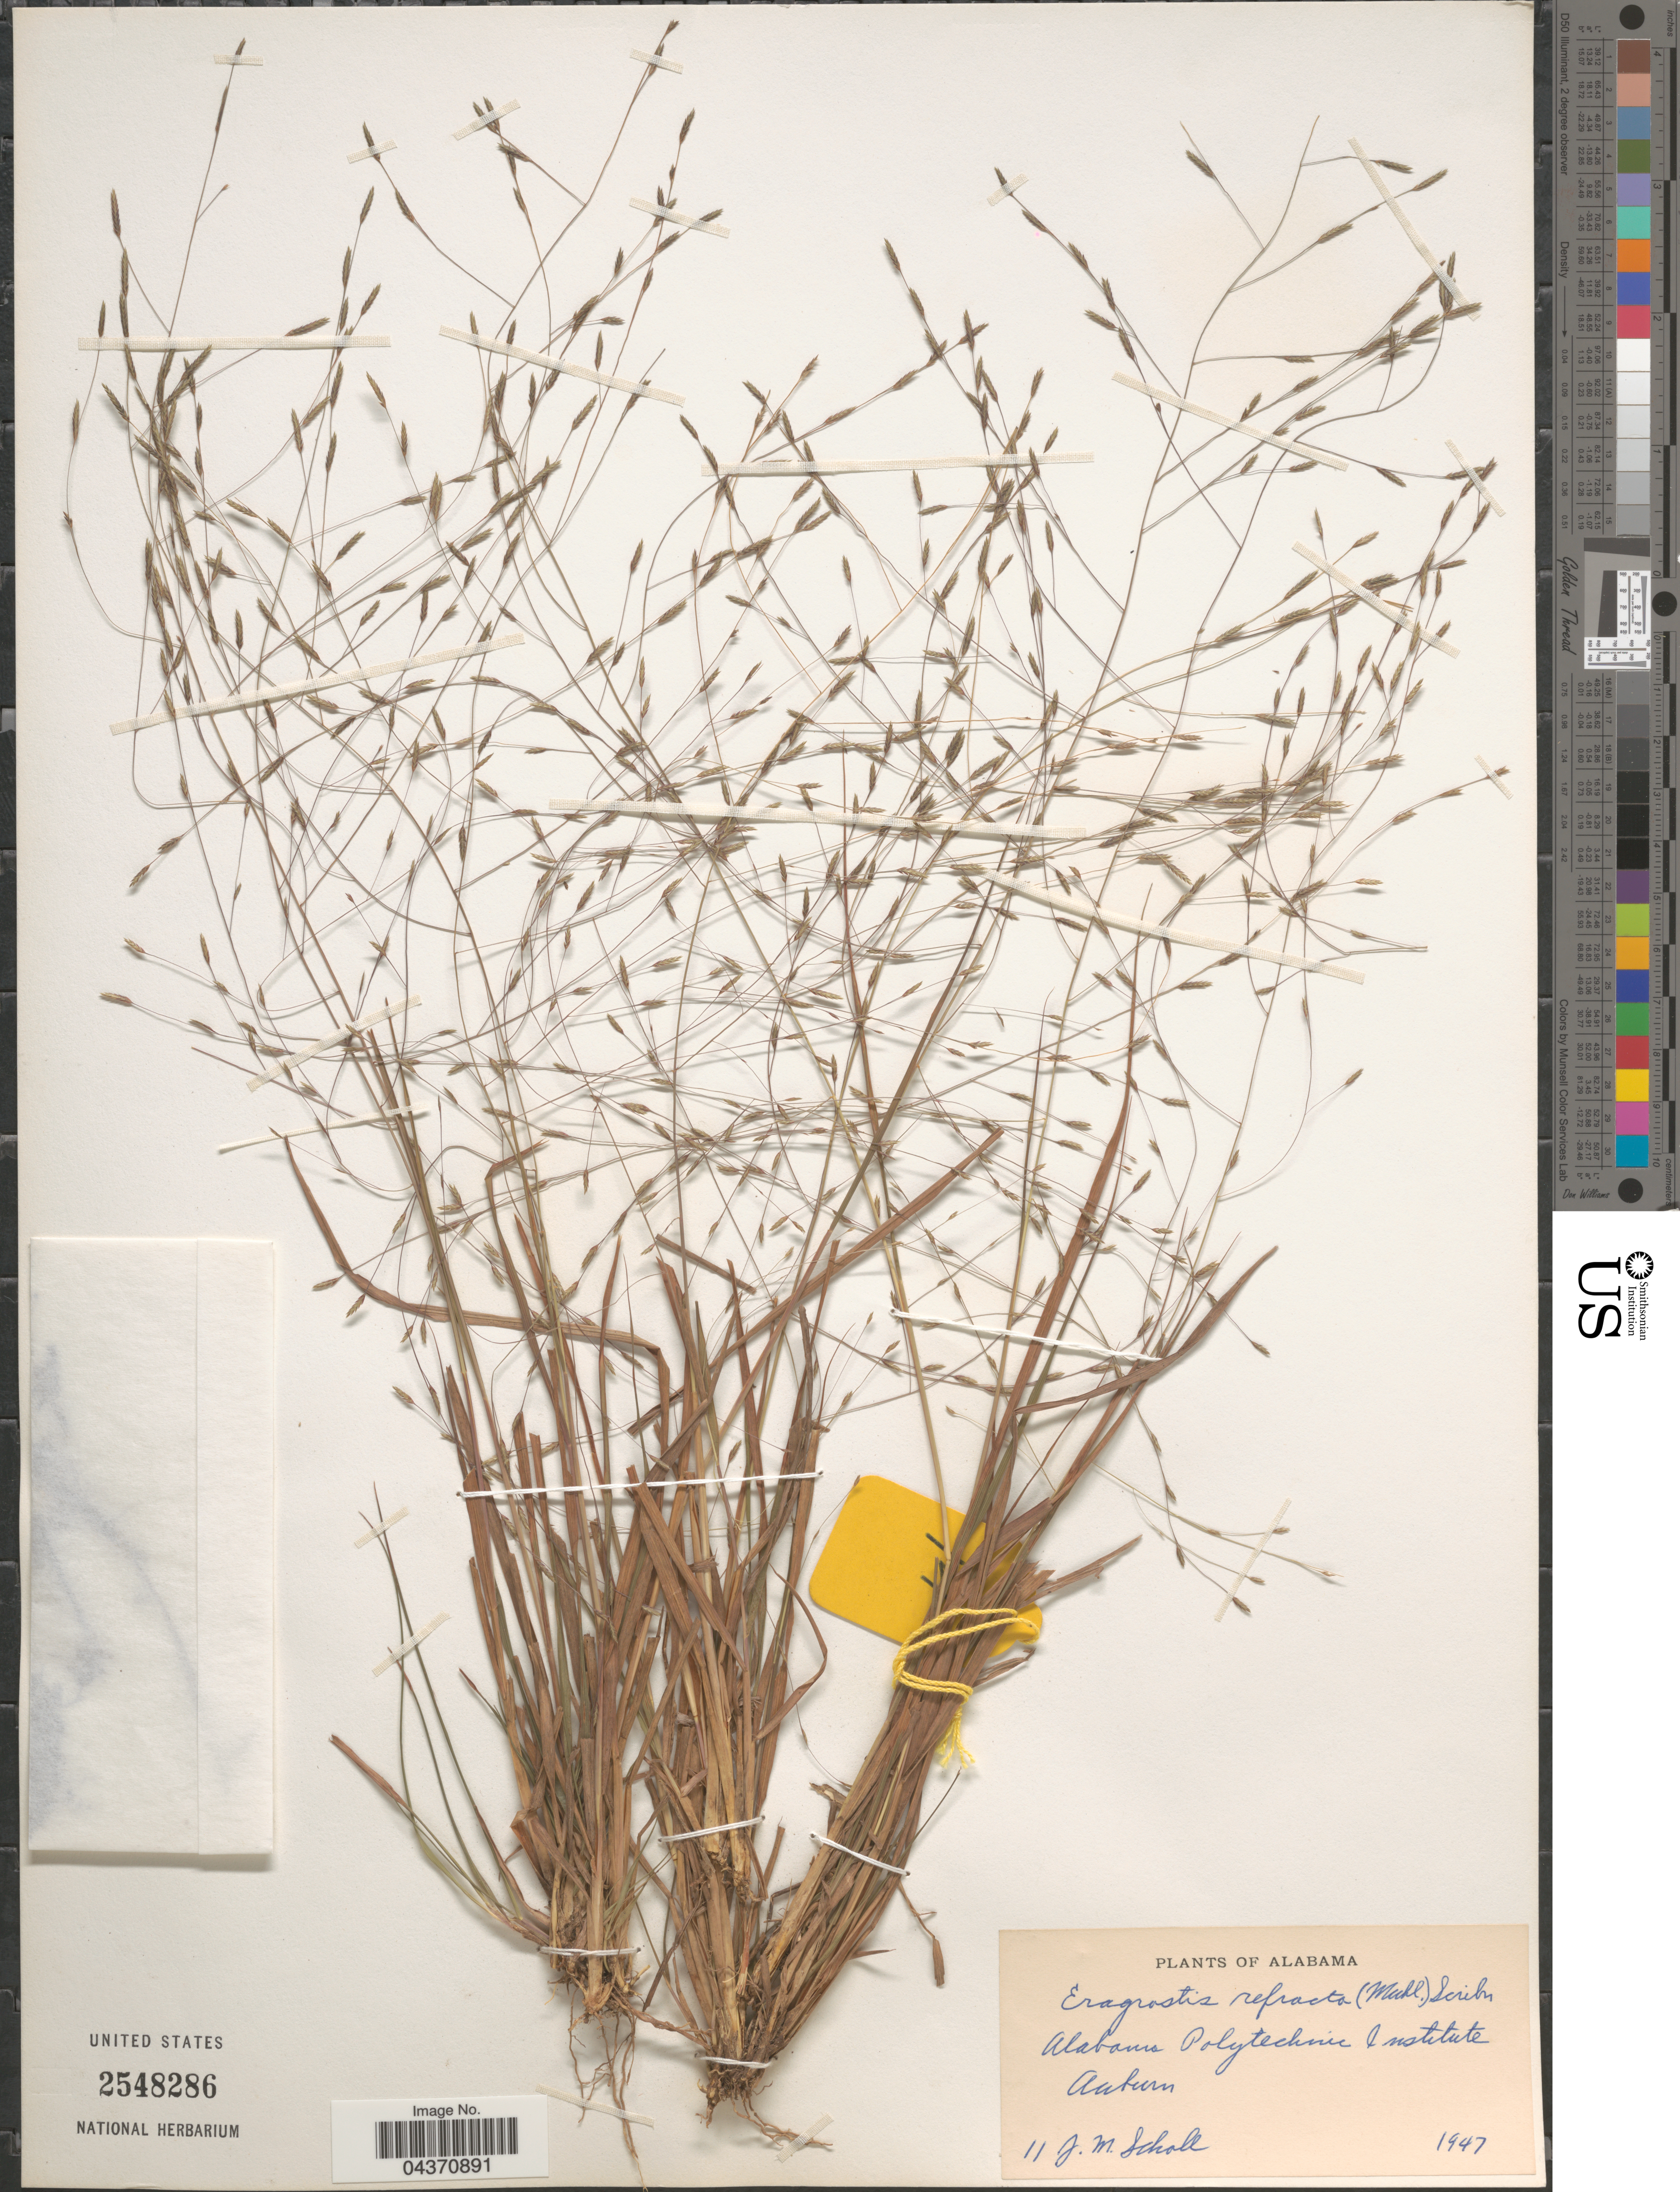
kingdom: Plantae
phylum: Tracheophyta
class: Liliopsida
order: Poales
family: Poaceae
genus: Eragrostis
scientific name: Eragrostis refracta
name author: (Muhl.) Scribn.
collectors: J. Scholl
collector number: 11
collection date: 1947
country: United States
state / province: Alabama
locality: Alabama Polytechnic Institute. Auburn.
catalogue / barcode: US 2548286